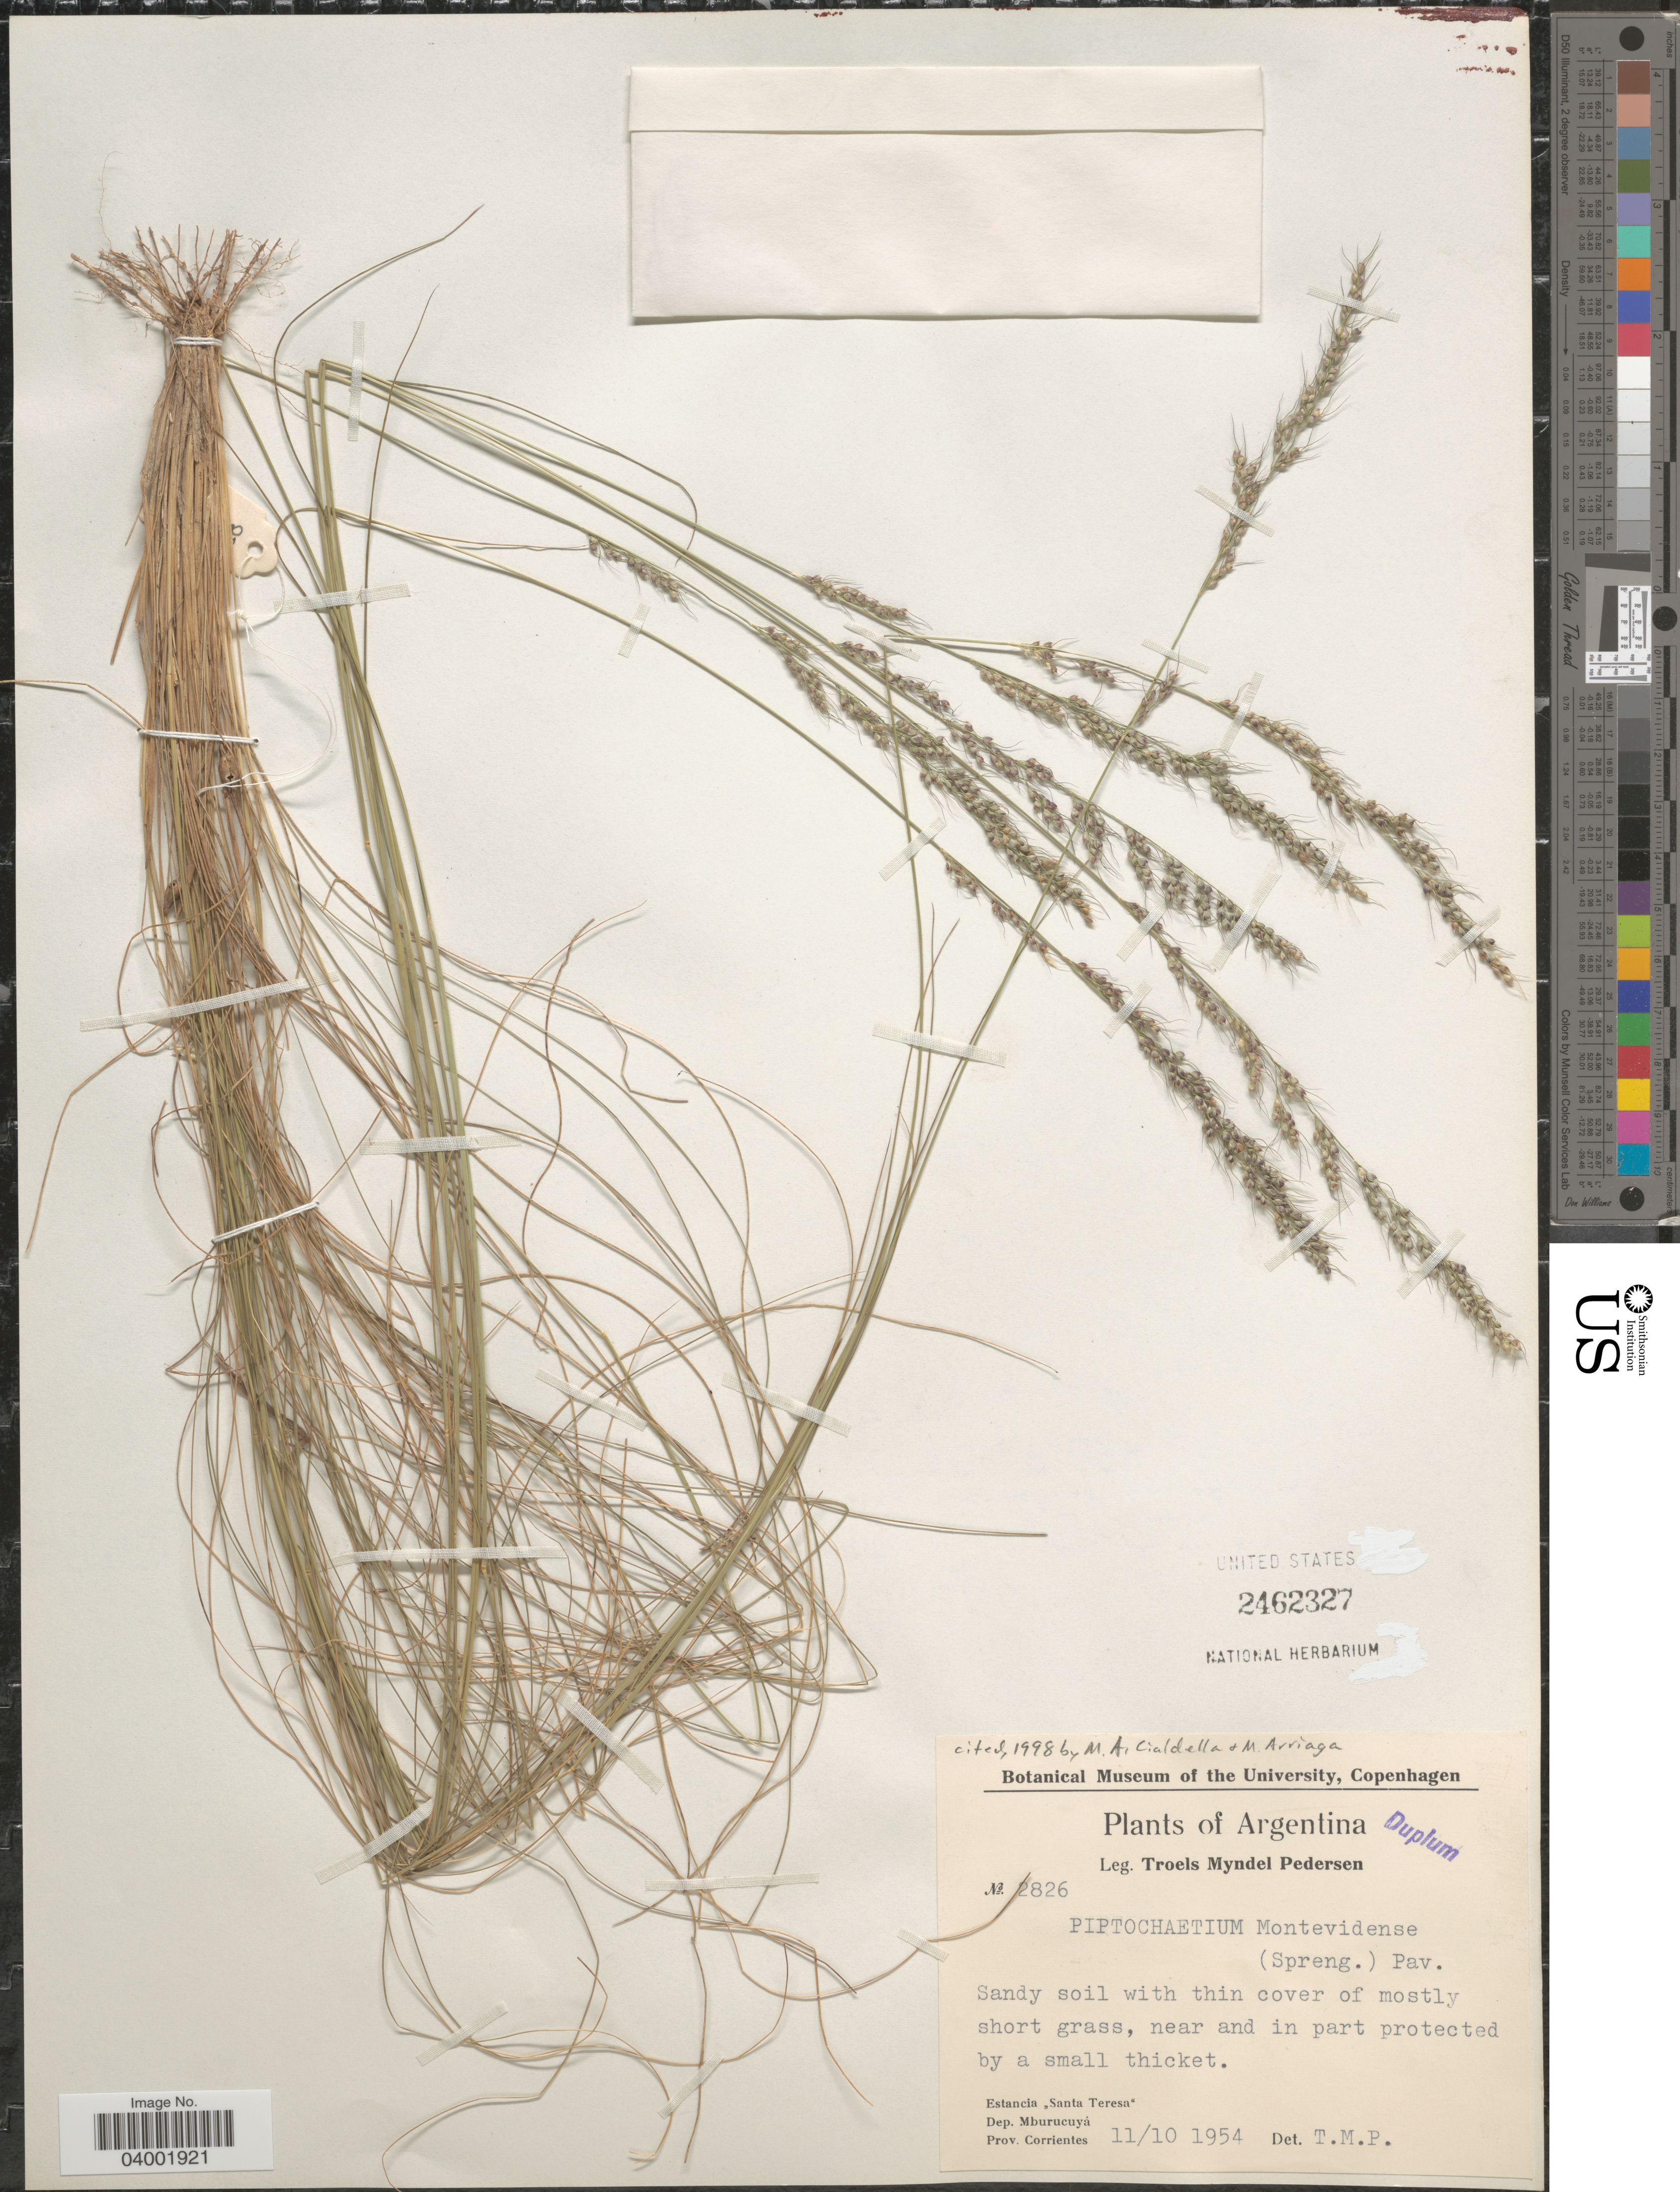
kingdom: Plantae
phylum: Tracheophyta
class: Liliopsida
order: Poales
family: Poaceae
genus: Piptochaetium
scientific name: Piptochaetium montevidense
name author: (Spreng.) Parodi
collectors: T. Pederson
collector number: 2826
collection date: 1954-10-11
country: Argentina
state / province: Corrientes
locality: Estancia "Santa Teresa". Dep. Mburucuyá.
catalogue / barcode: US 2462327